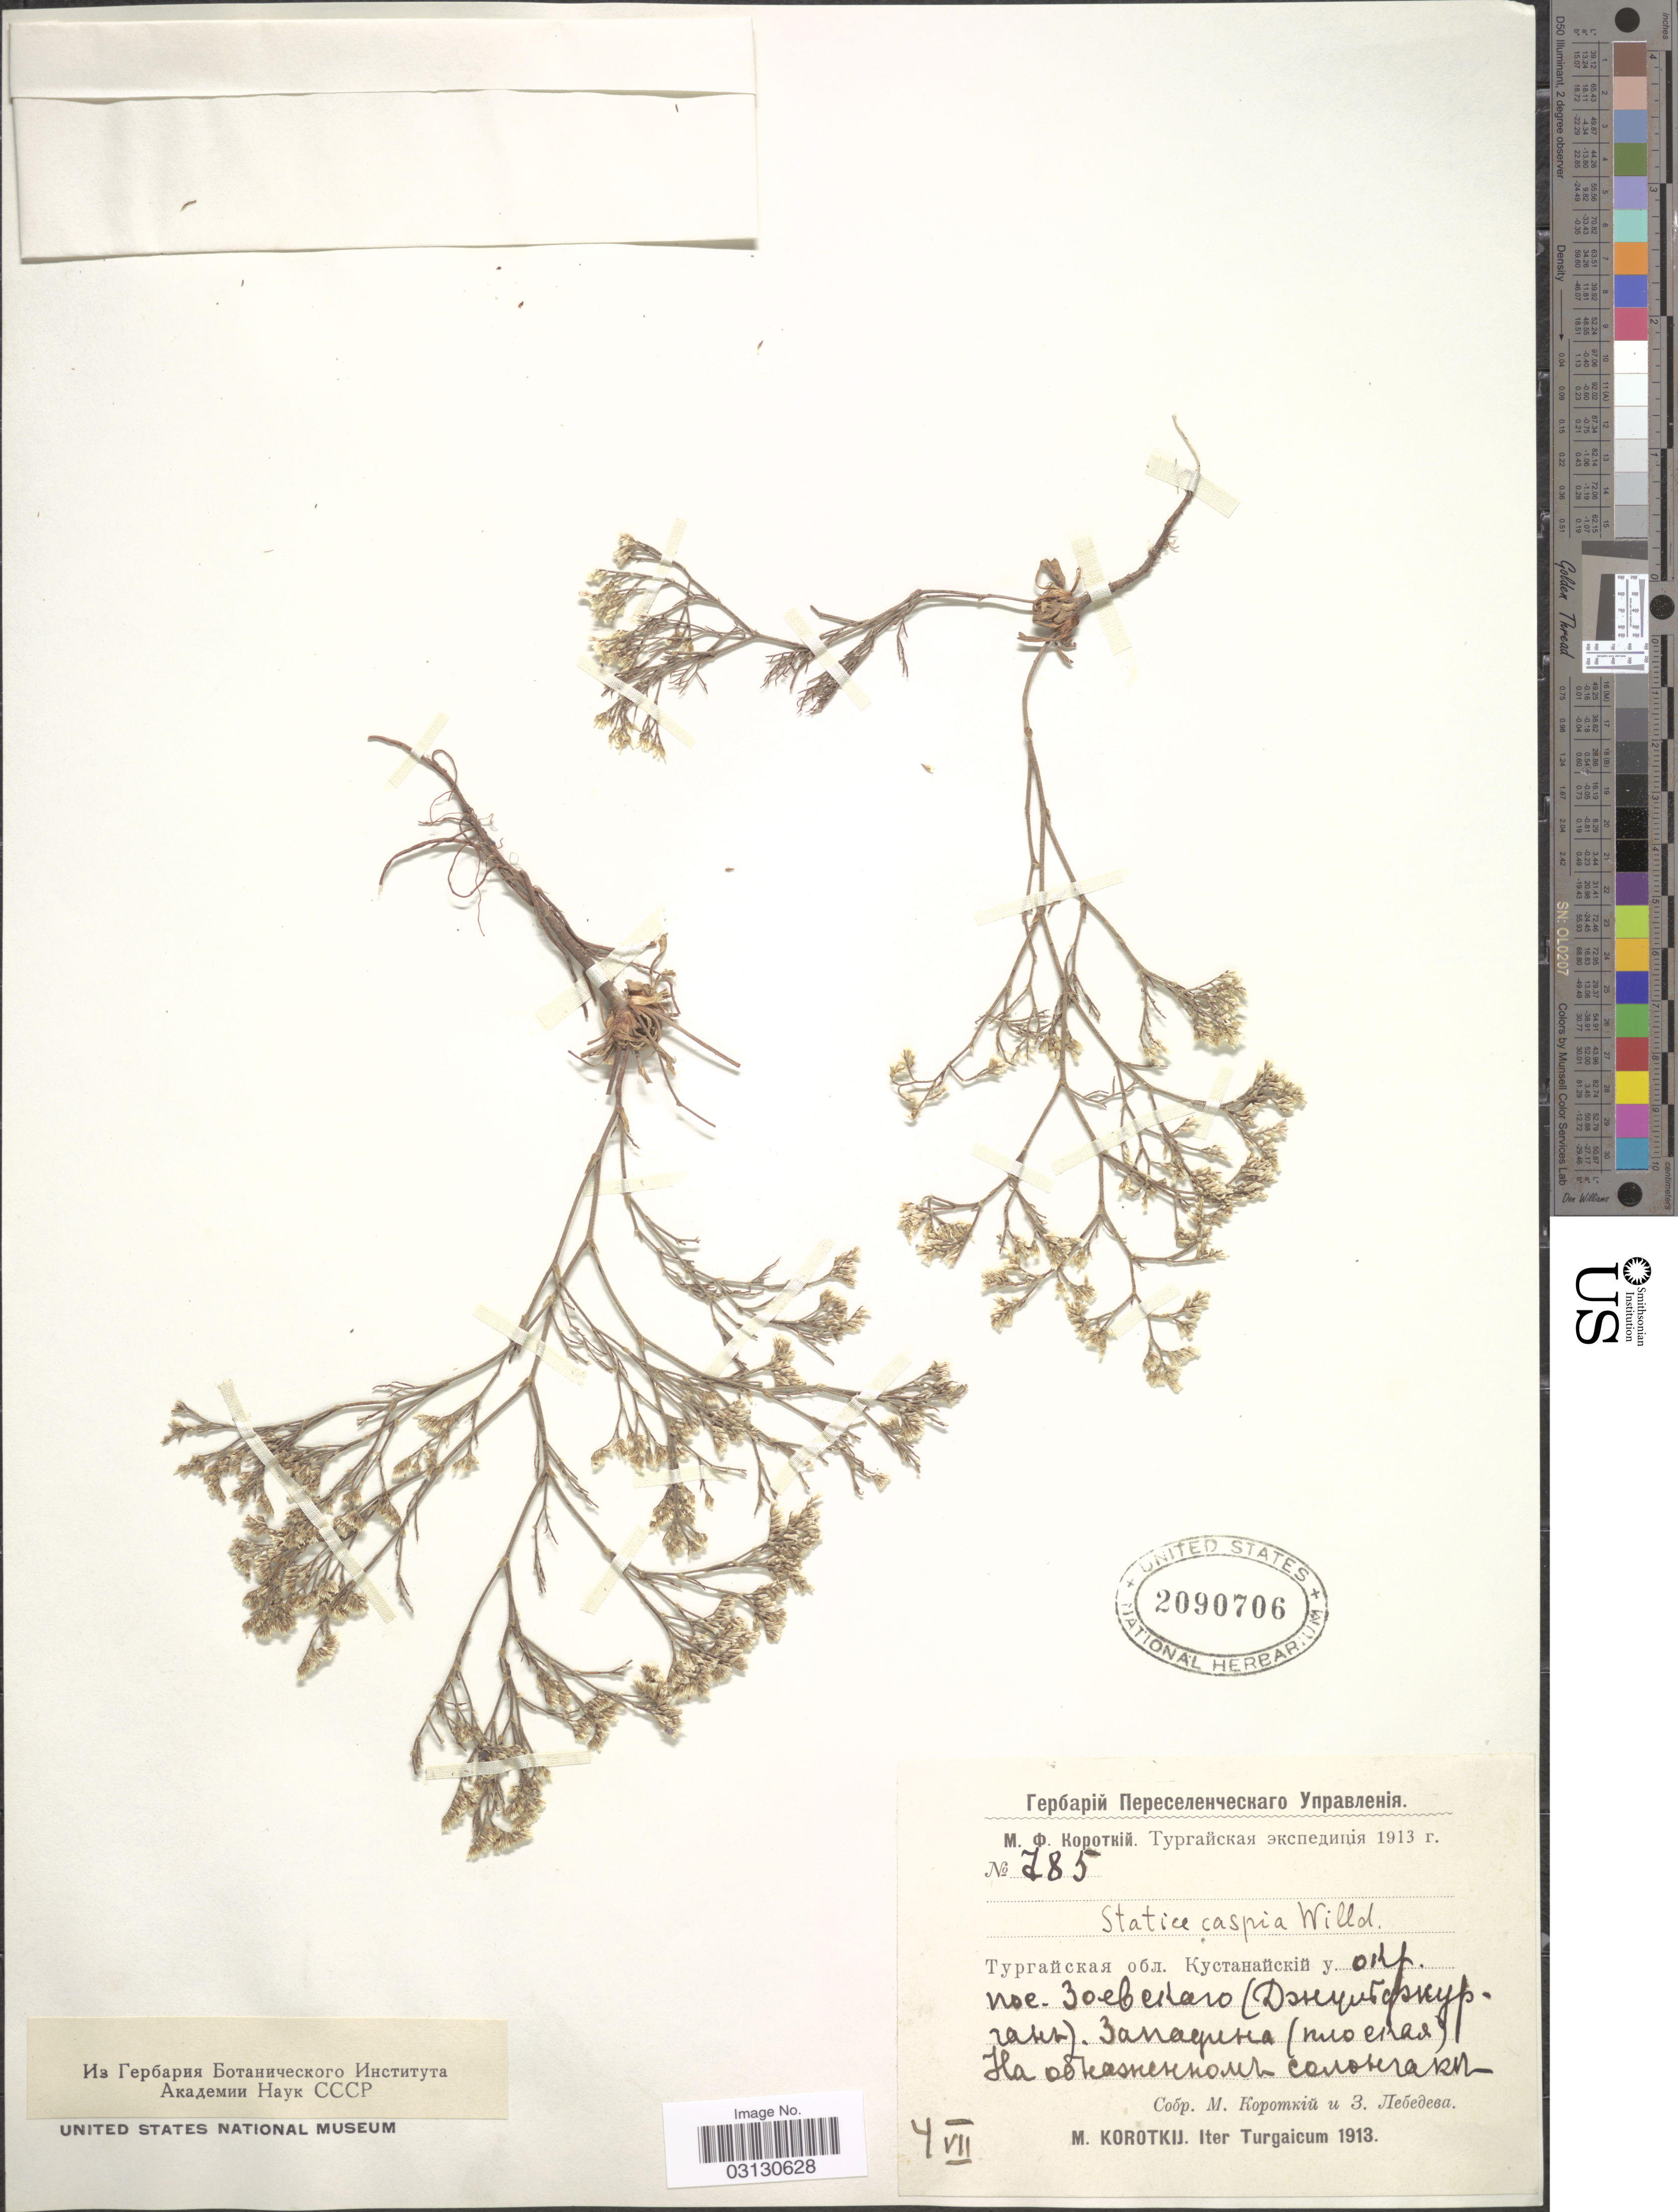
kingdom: Plantae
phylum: Tracheophyta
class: Magnoliopsida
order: Caryophyllales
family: Plumbaginaceae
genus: Limonium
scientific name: Limonium caspium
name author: (Willd.) P. Fourn.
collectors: M. Korotkij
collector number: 785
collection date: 1913-07-04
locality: Iter Turgaicum.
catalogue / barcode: US 2090706